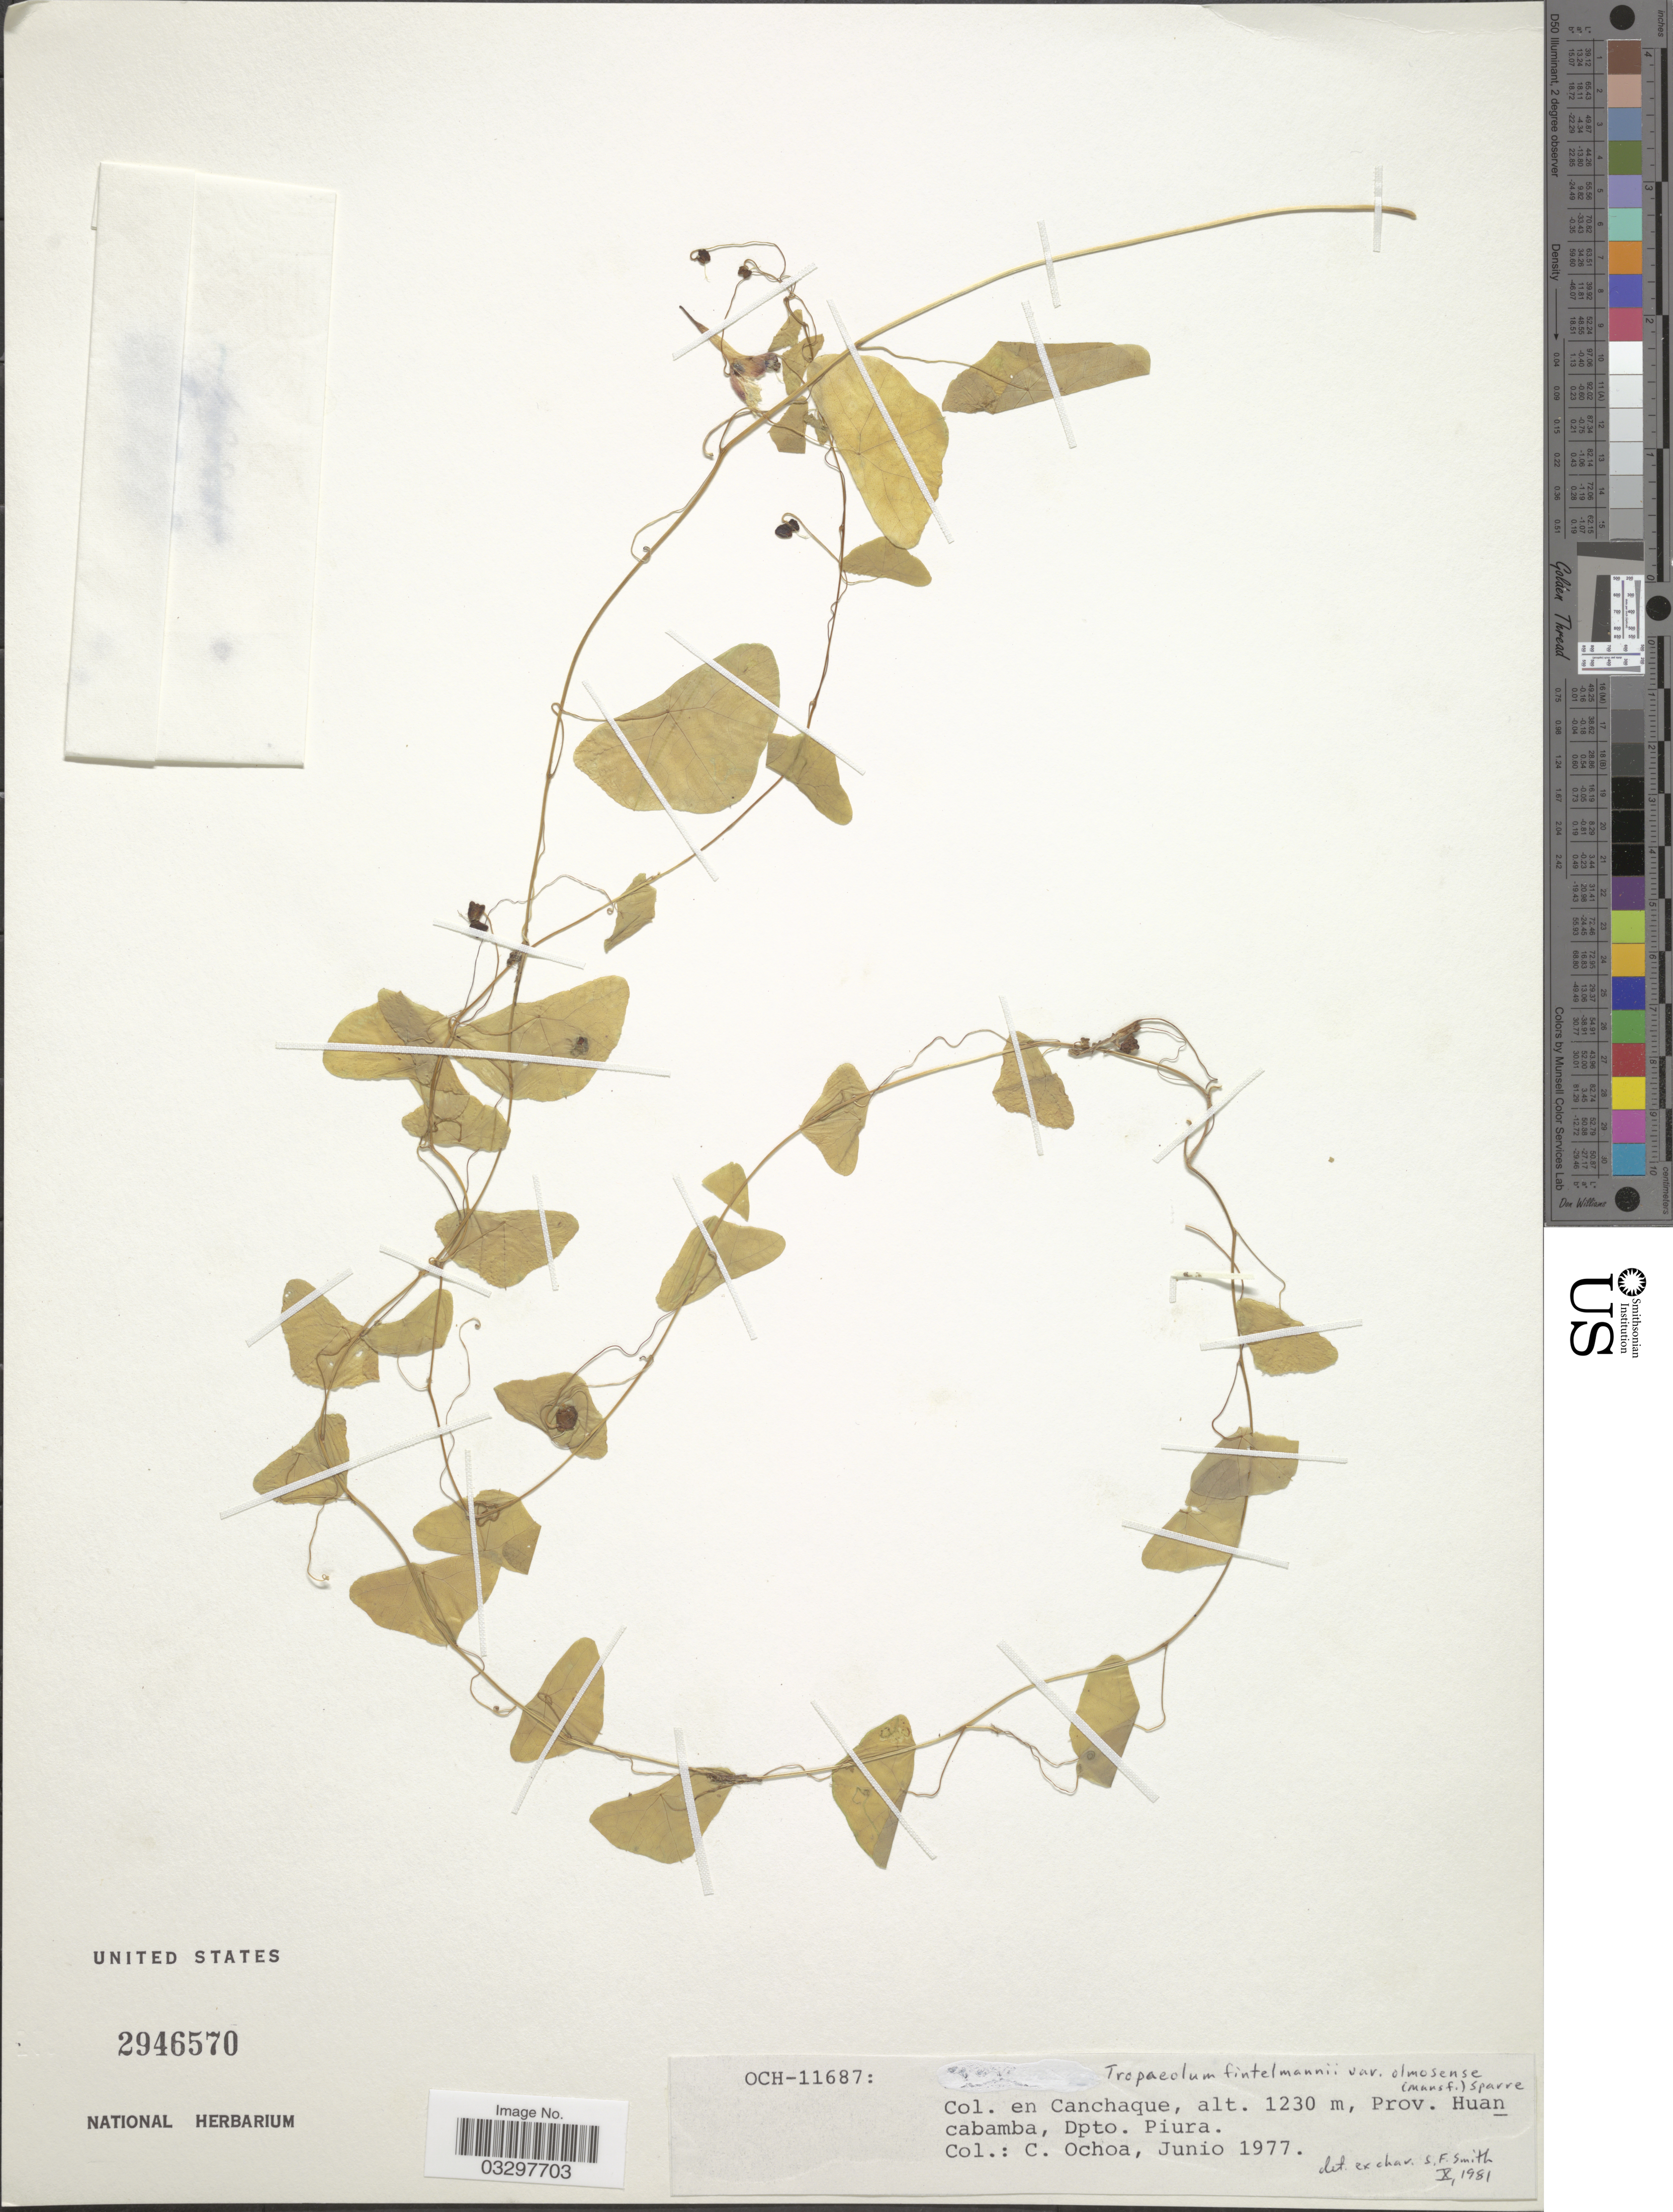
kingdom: Plantae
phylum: Tracheophyta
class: Magnoliopsida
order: Brassicales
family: Tropaeolaceae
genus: Tropaeolum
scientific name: Tropaeolum fintelmannii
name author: Schltdl.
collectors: C. Ochoa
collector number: OCH-11687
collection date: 1977-06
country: Peru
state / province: Piura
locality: Col. en Canchaque, Prov. Huancabamba, Dpto. Piura.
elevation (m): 1230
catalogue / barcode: US 2946570